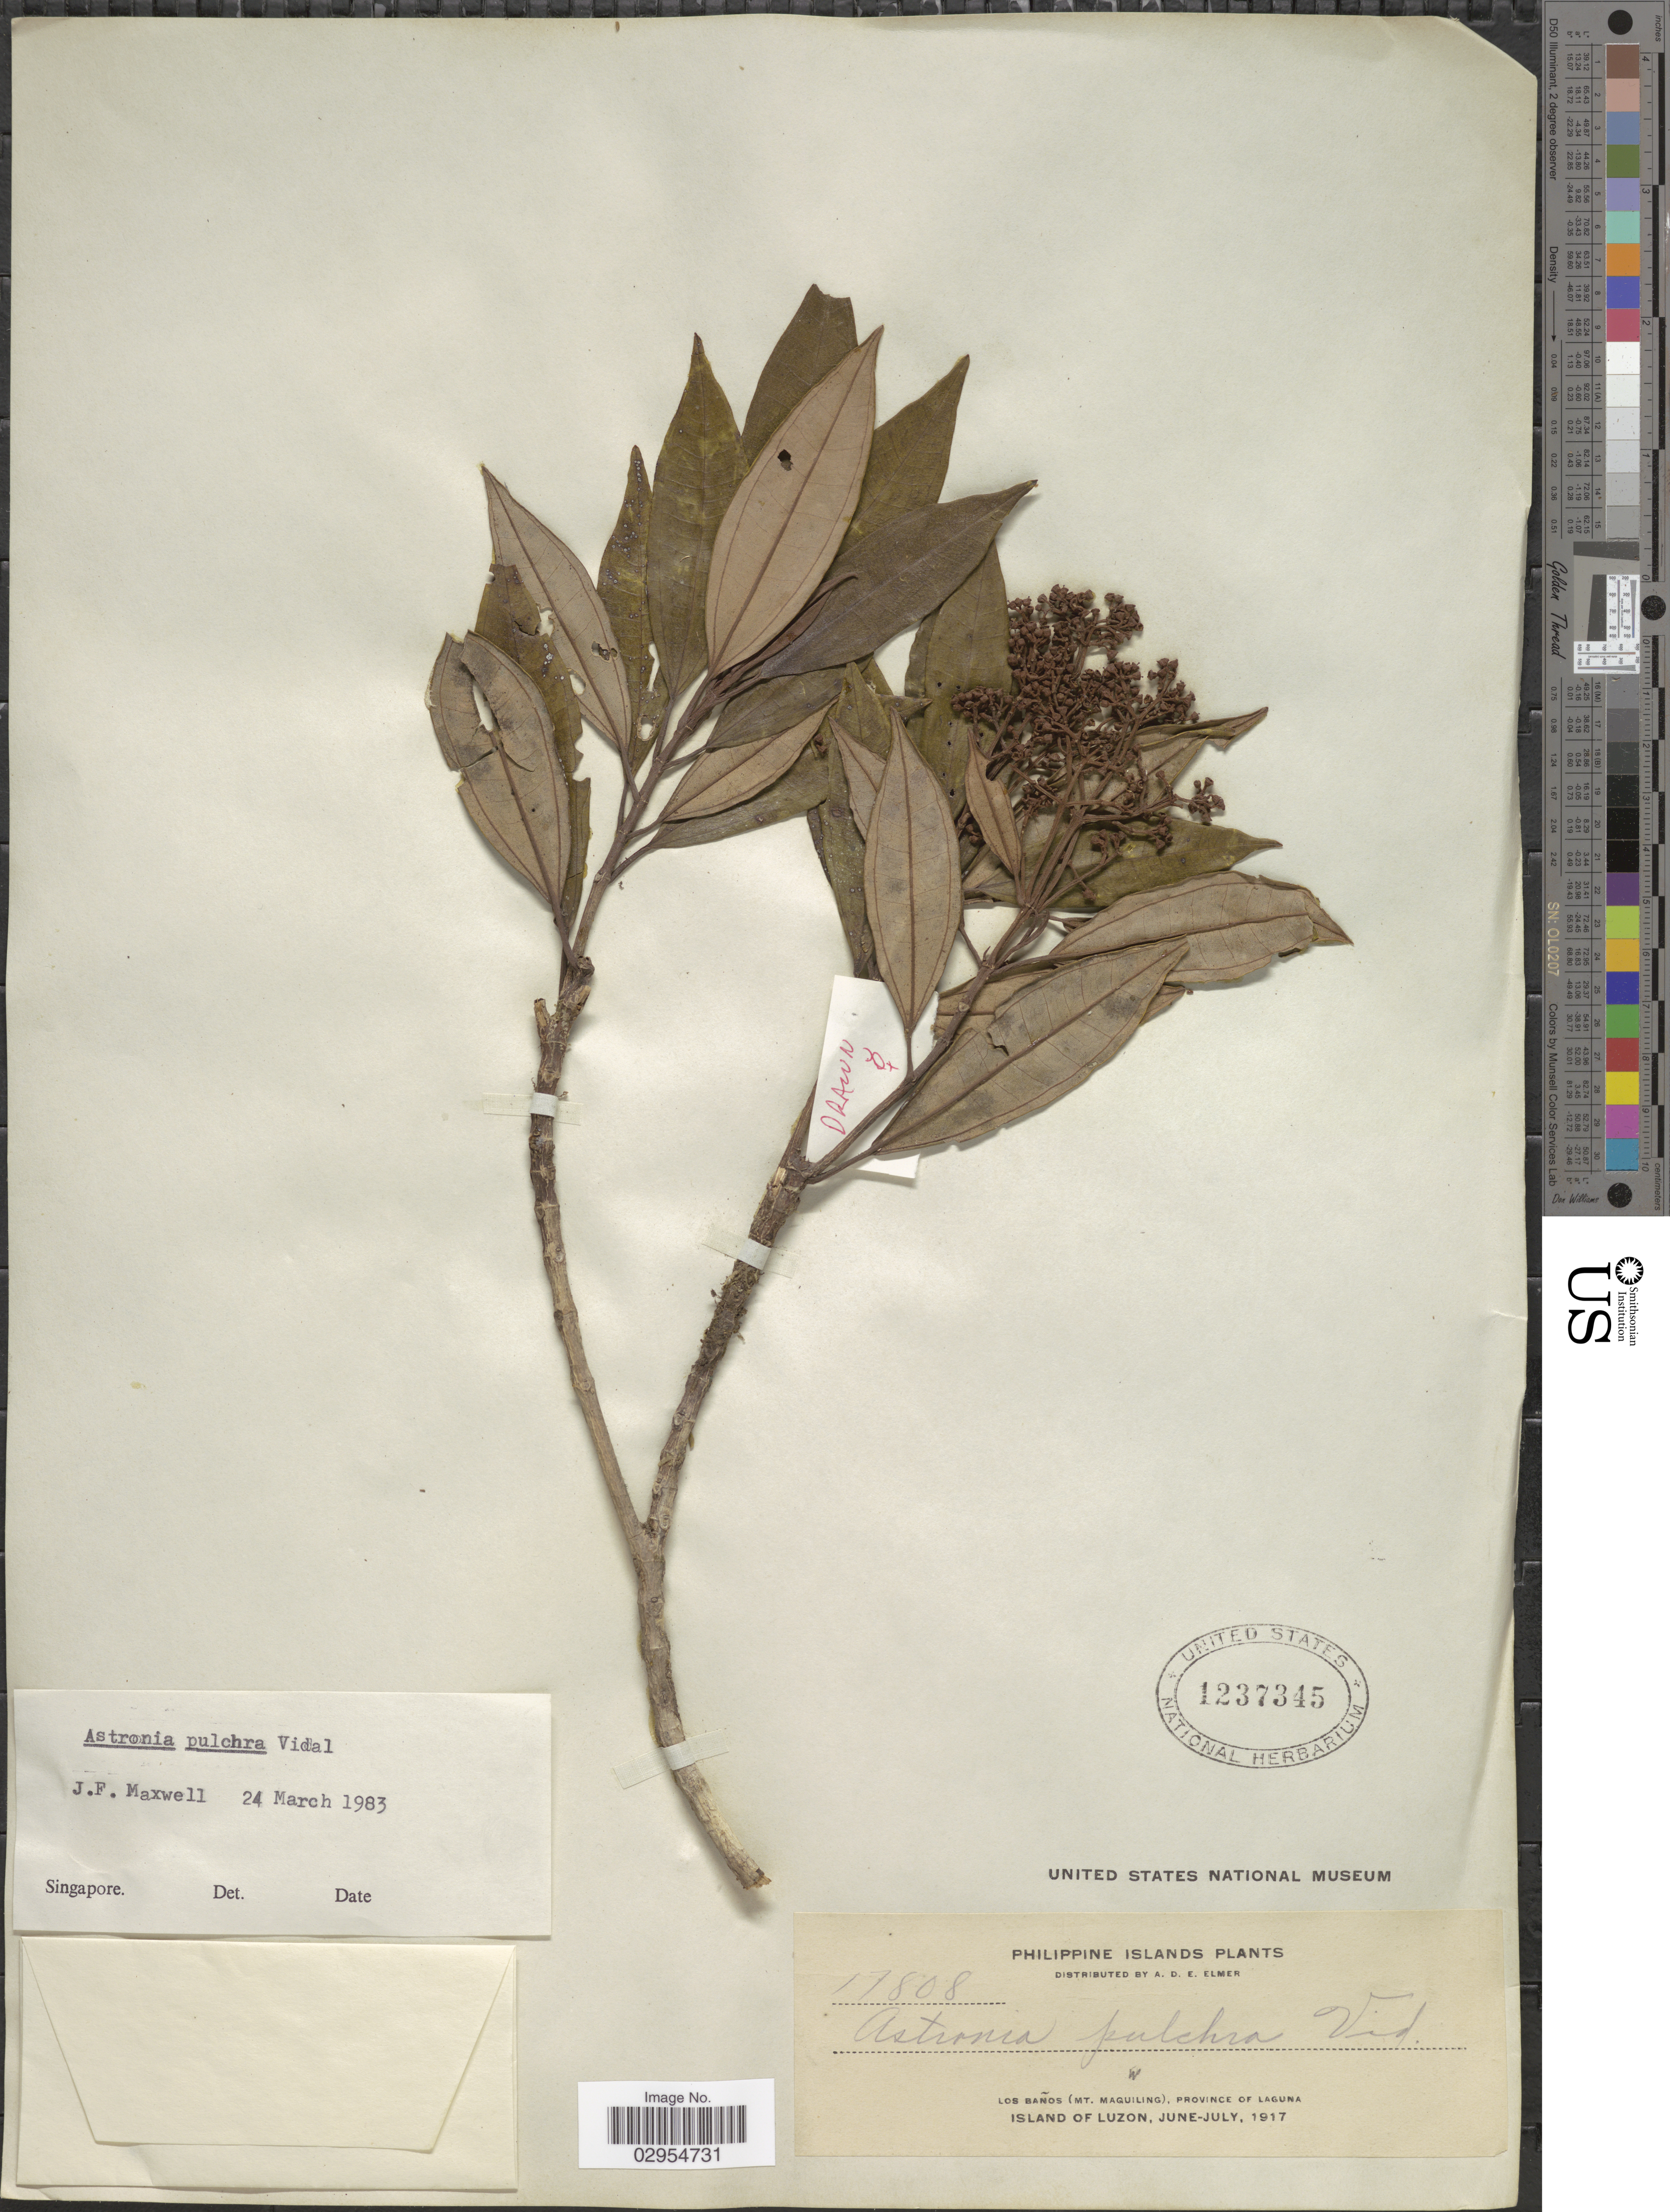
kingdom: Plantae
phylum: Tracheophyta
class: Magnoliopsida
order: Myrtales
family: Melastomataceae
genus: Astronia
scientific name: Astronia pulchra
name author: S. Vidal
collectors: A. D. E. Elmer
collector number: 17808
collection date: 1917-06/1917-07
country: Philippines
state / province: Calabarzon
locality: Los Baños (Mt. Maquiling), Province of Laguna, Island of Luzon.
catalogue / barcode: US 1237345